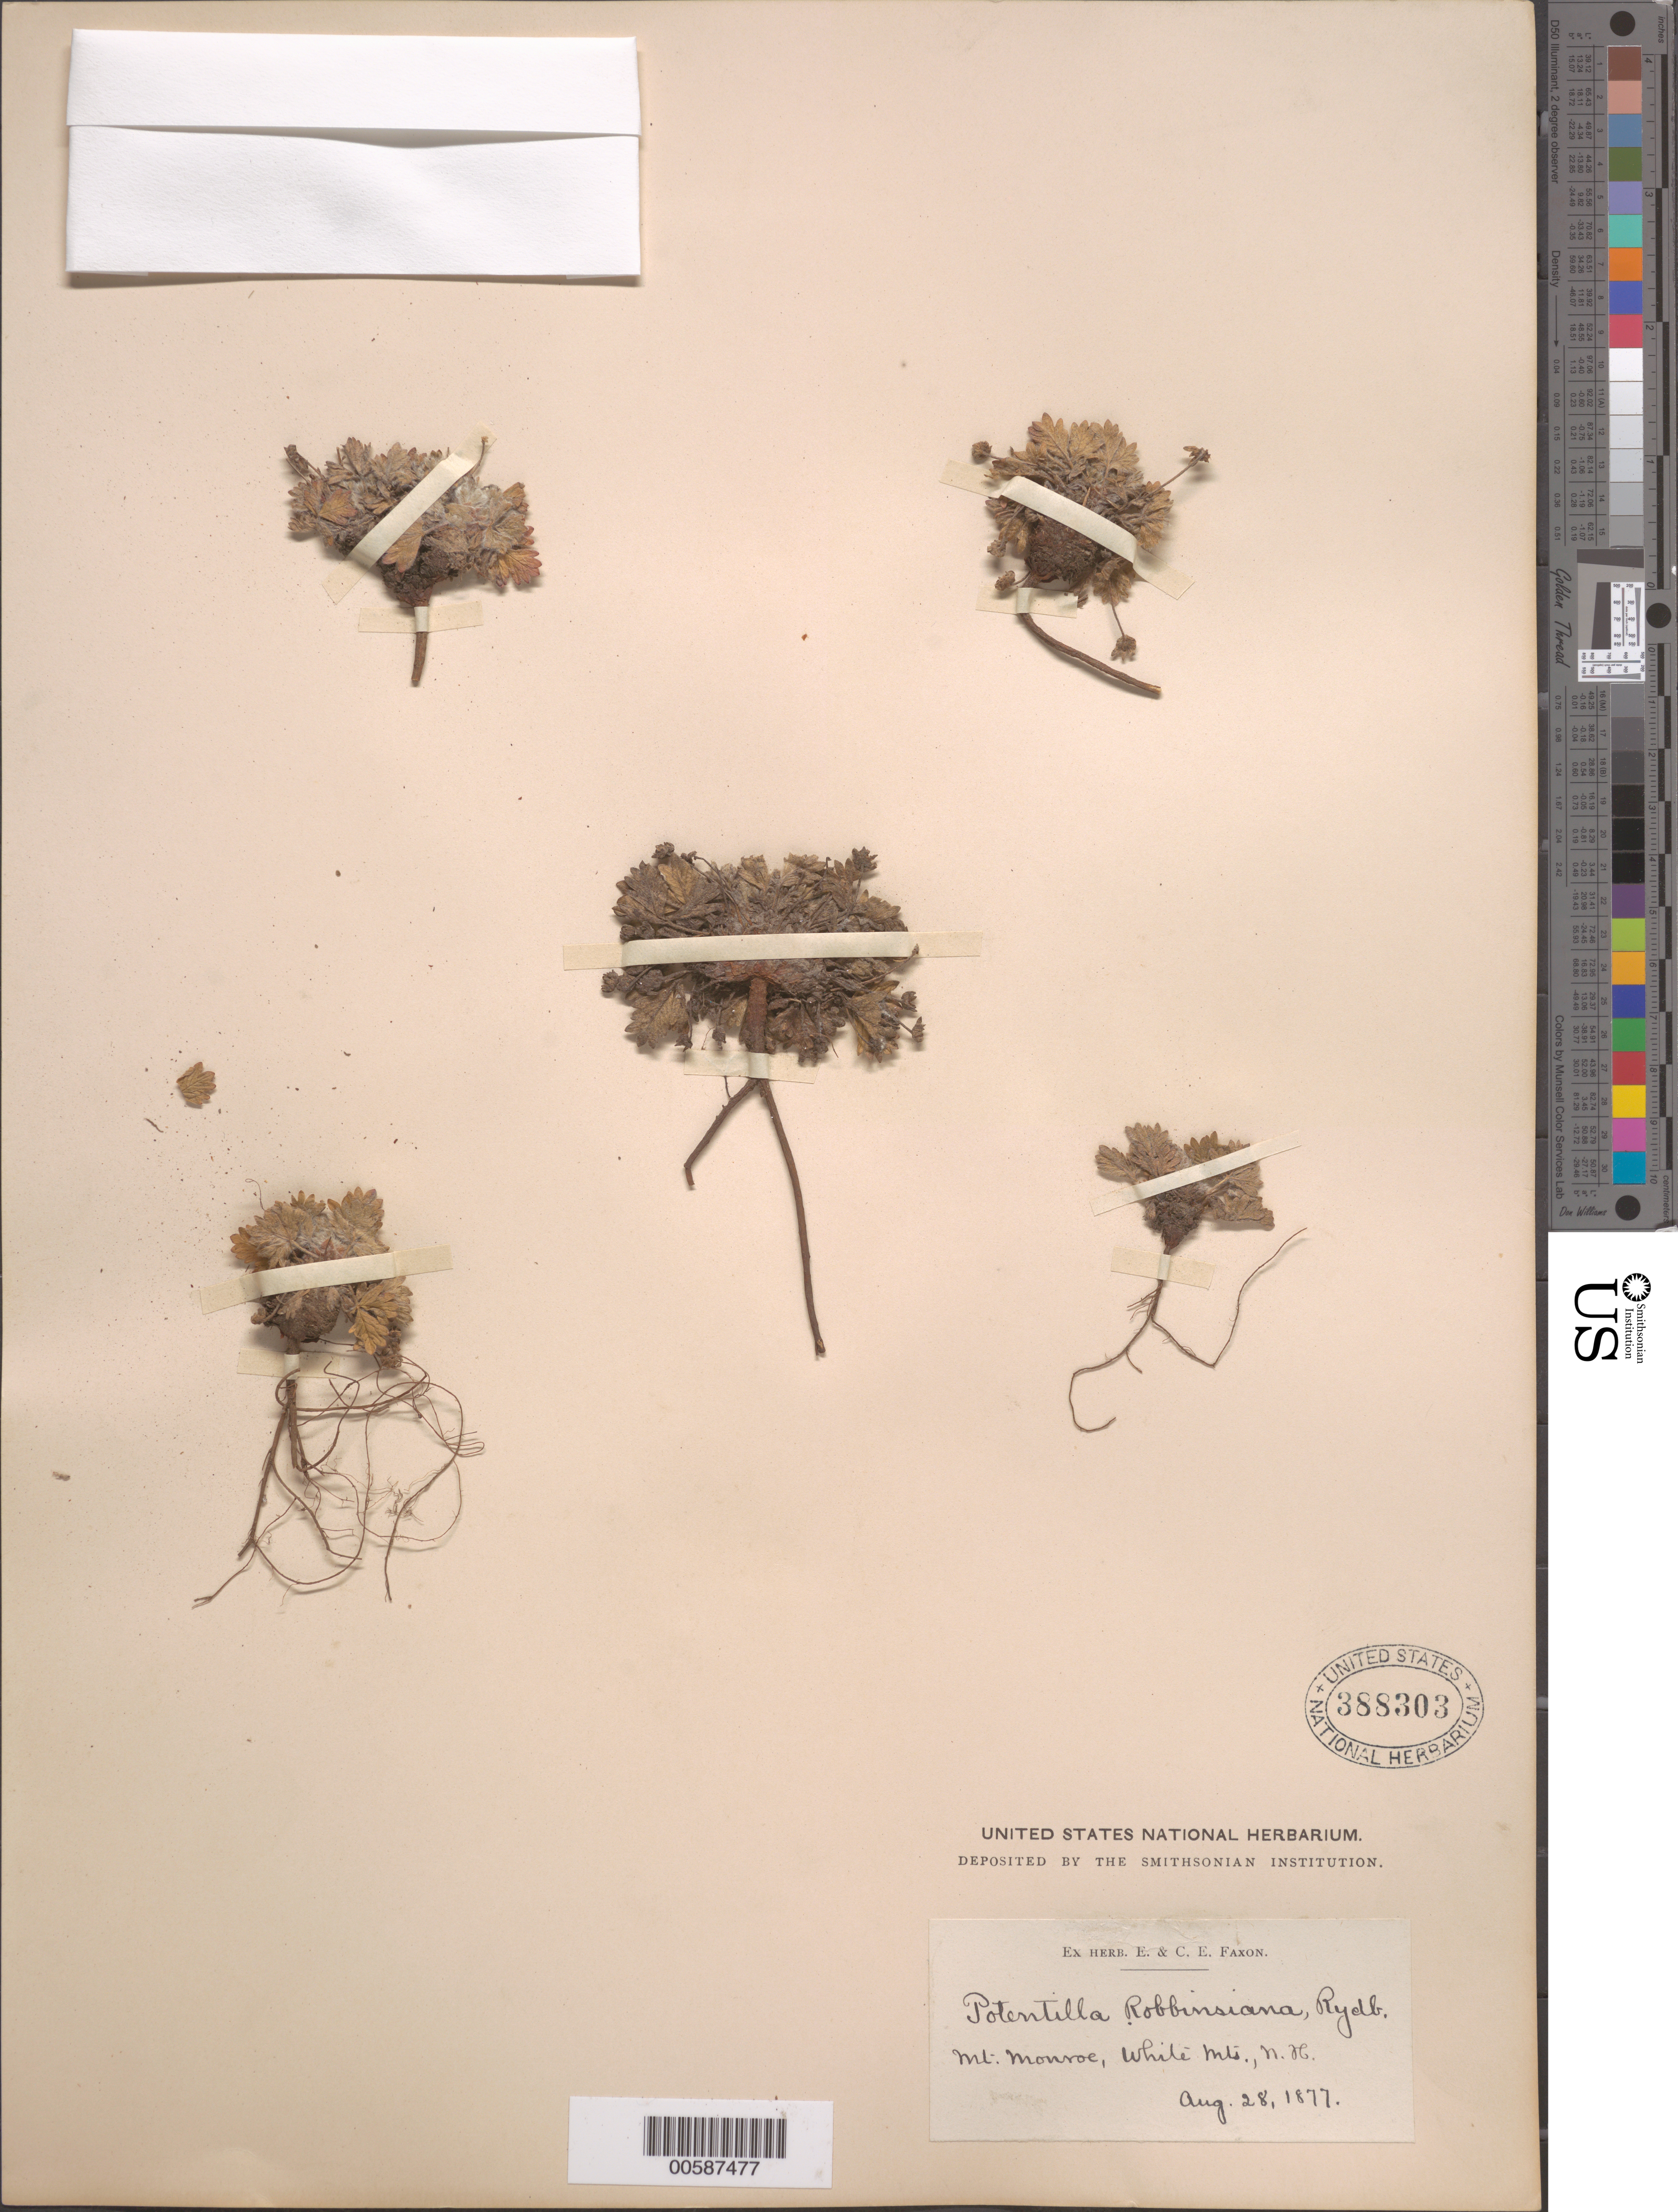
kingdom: Plantae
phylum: Tracheophyta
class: Magnoliopsida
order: Rosales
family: Rosaceae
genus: Potentilla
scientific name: Potentilla robbinsiana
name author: (Lehm. ex Rydb.) Oakes ex Rydb.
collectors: E. Faxon & C. Faxon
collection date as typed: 28 Aug 1877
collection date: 1877-08-28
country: United States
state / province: New Hampshire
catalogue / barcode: US 388303